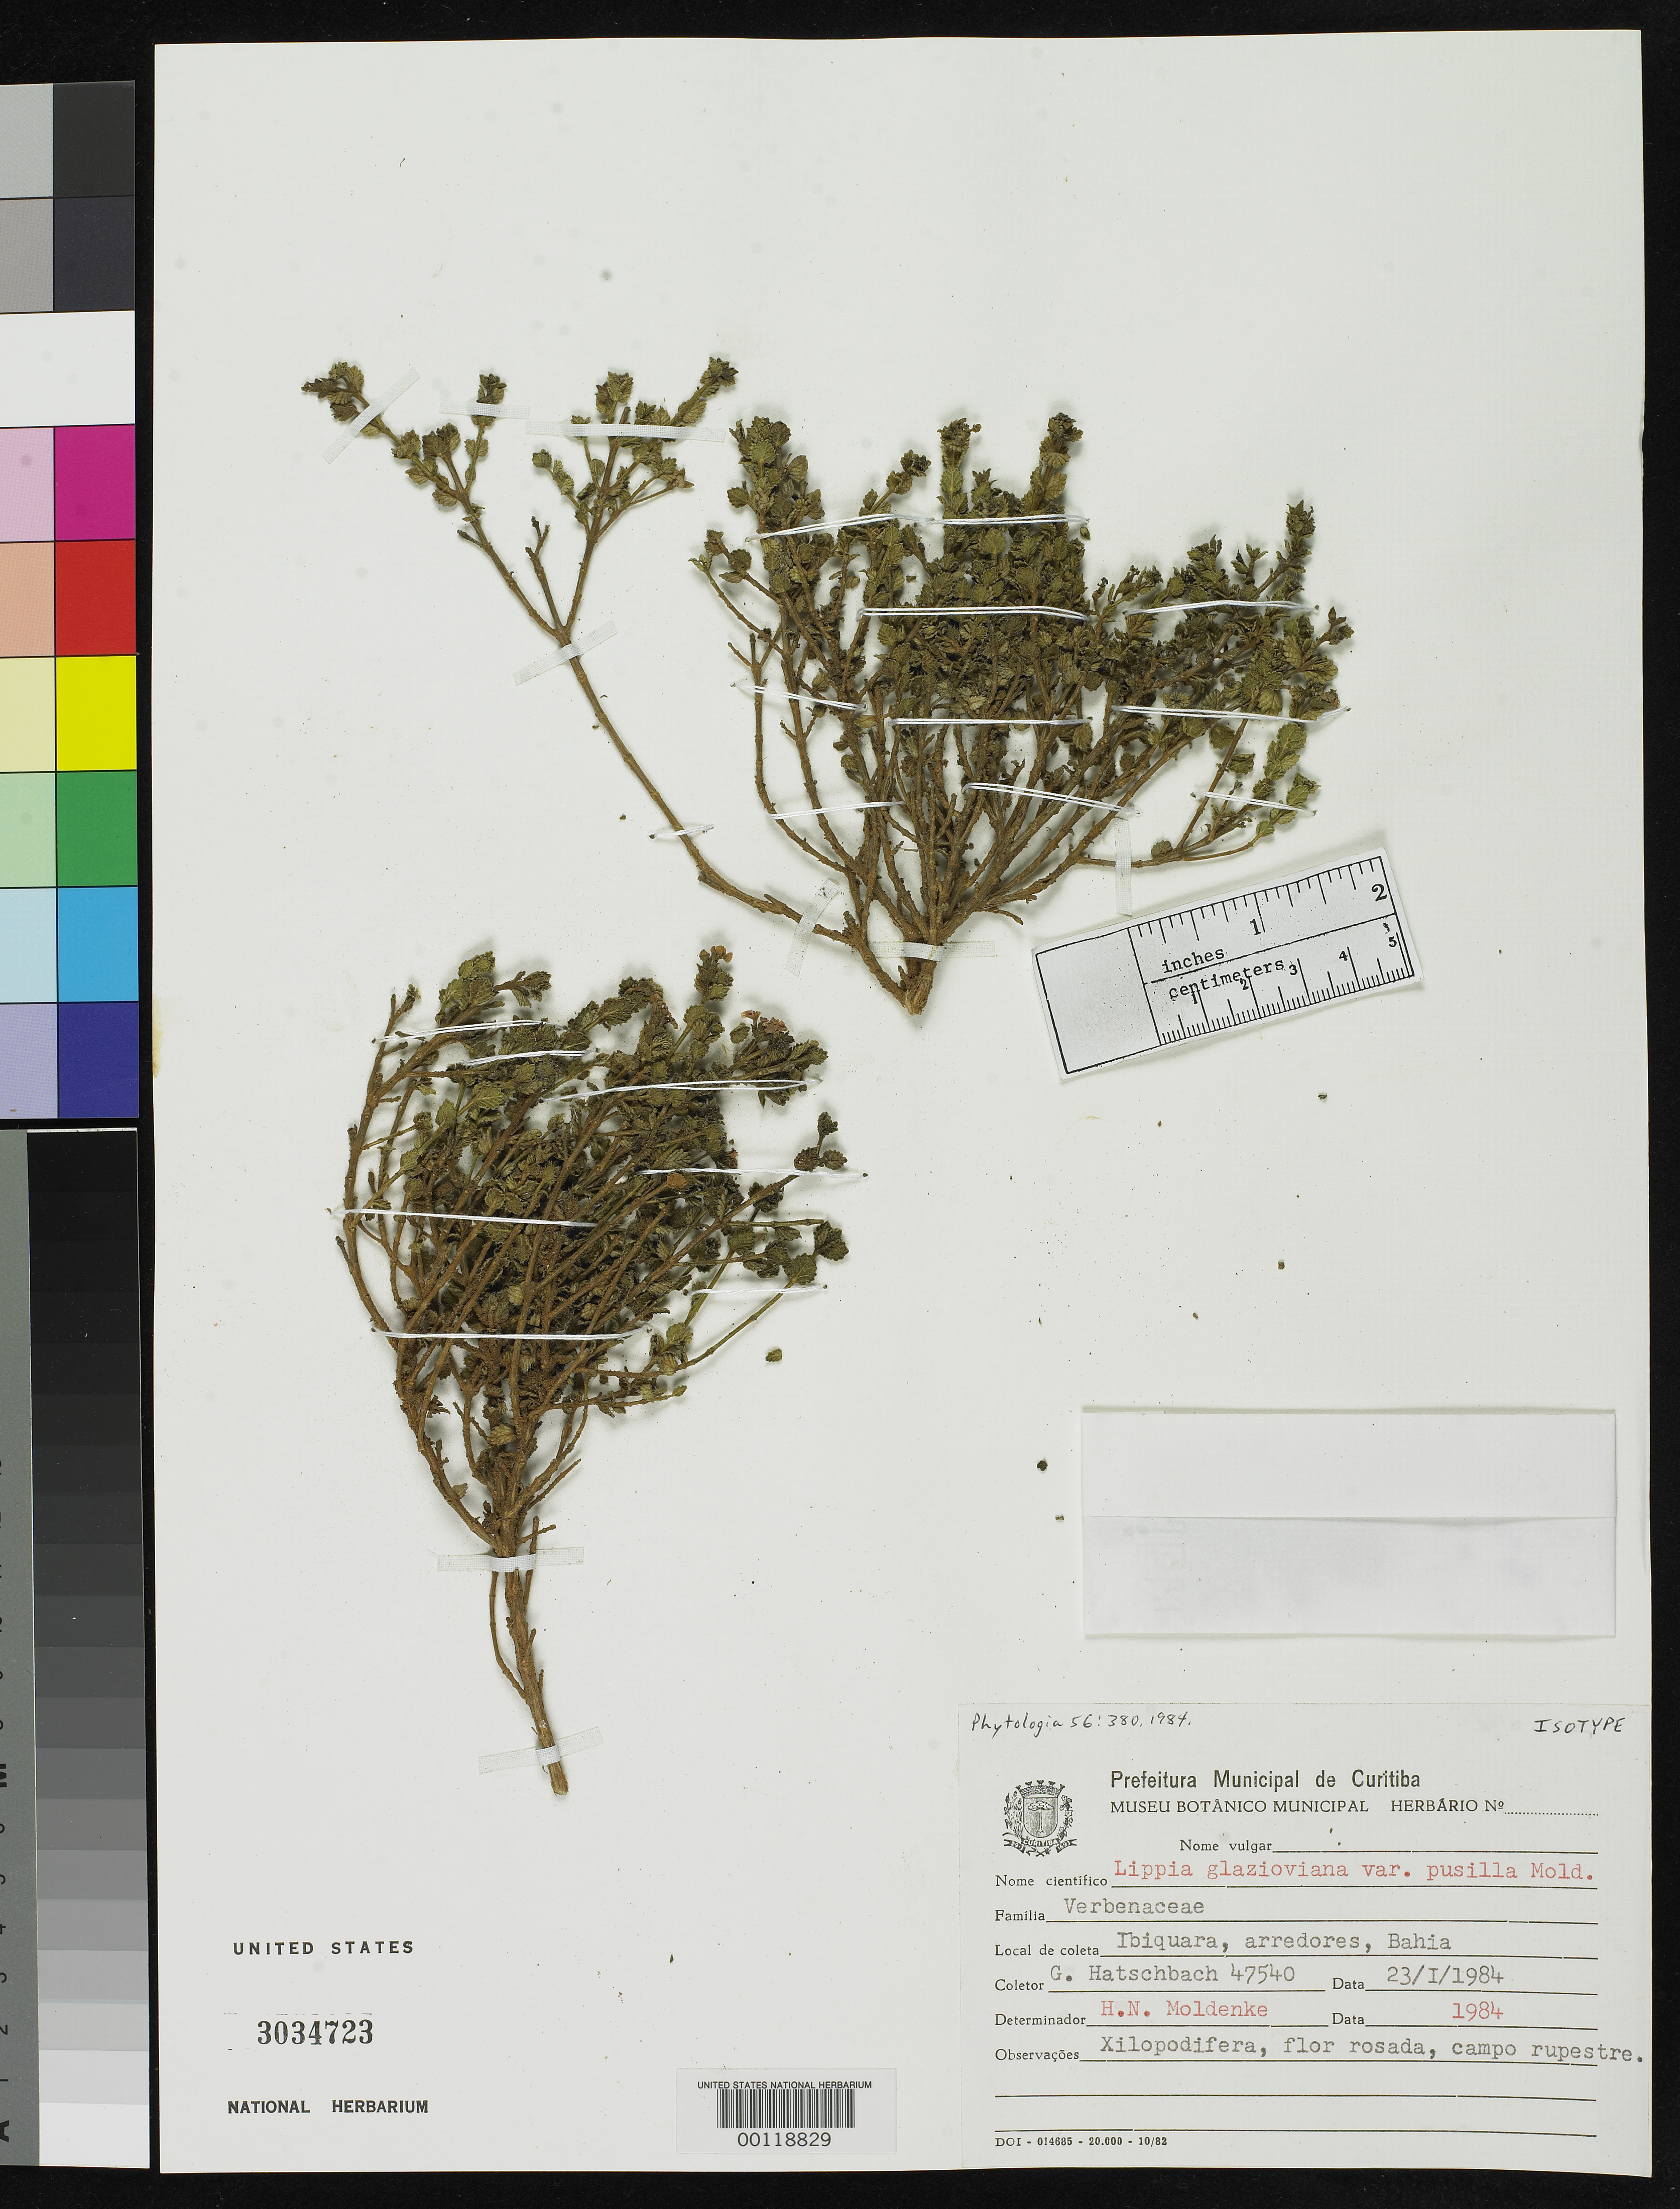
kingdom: Plantae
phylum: Tracheophyta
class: Magnoliopsida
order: Lamiales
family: Verbenaceae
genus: Lippia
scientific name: Lippia glazioviana var. pusilla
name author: Moldenke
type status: Isotype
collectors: G. Hatschbach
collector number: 47540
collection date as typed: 23 Jan 1984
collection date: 1984-01-23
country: Brazil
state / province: Bahia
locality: Ibiquara, arredores.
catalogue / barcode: US 3034723